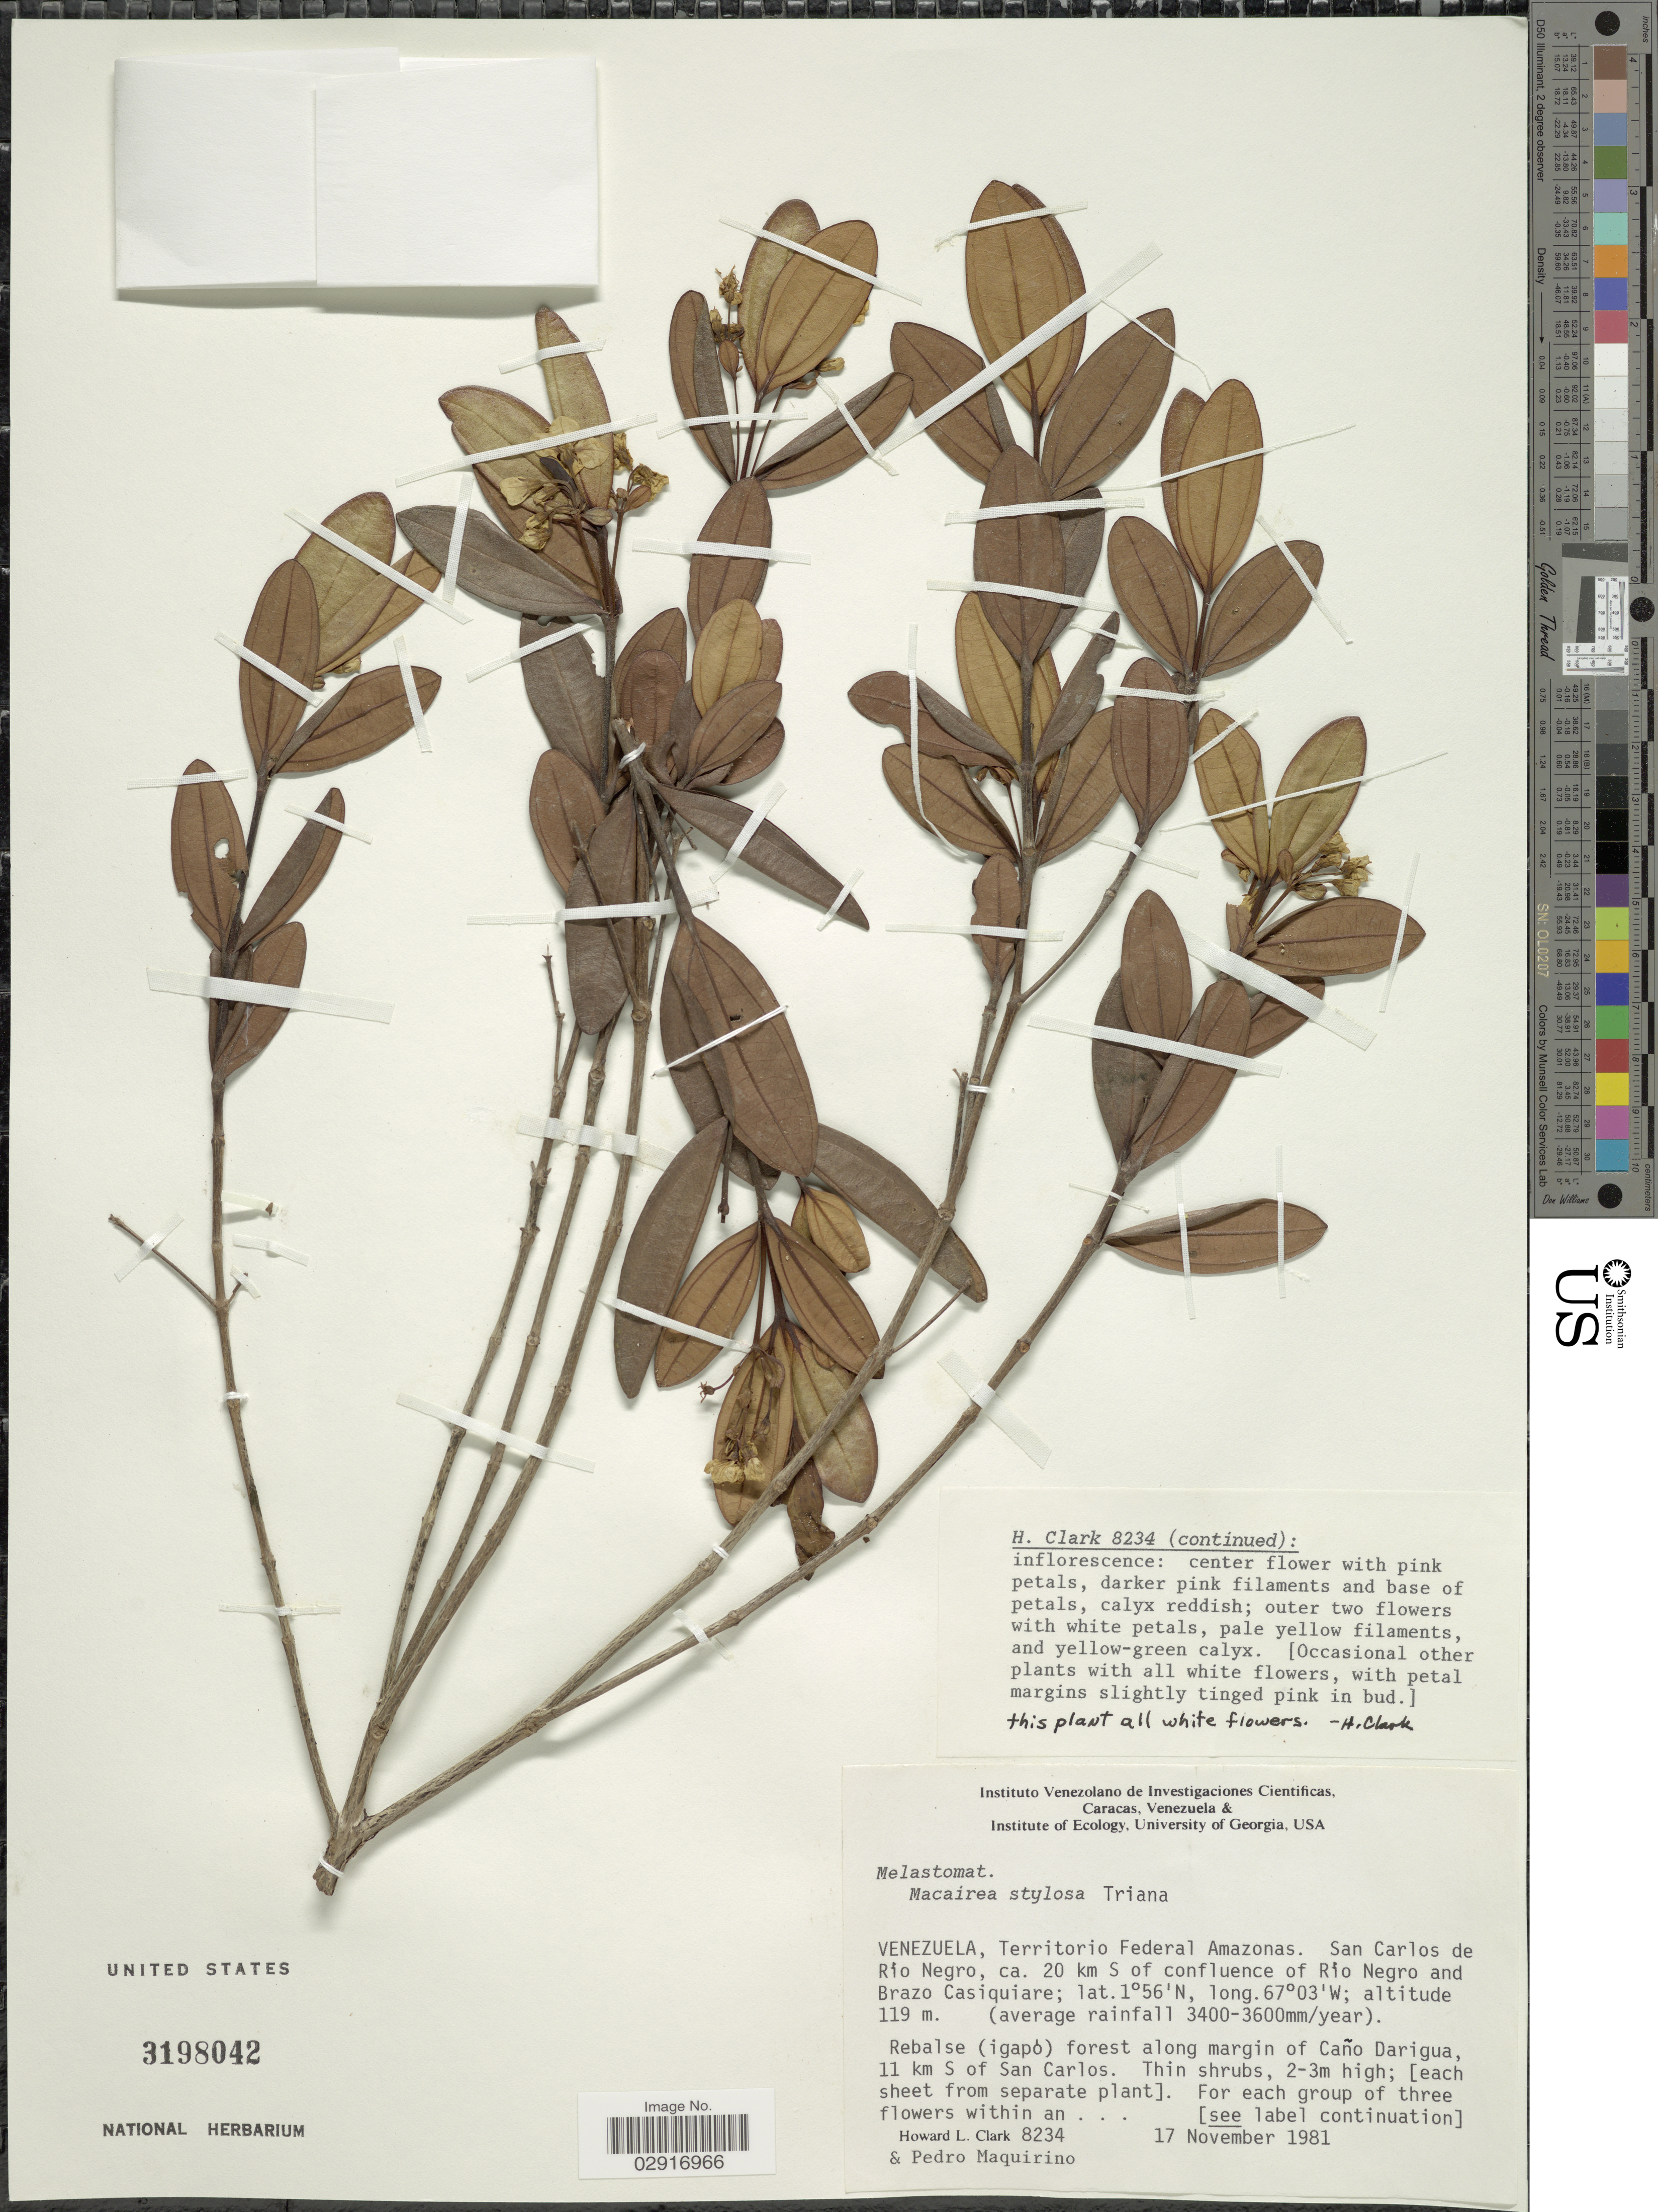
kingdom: Plantae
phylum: Tracheophyta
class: Magnoliopsida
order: Myrtales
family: Melastomataceae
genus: Macairea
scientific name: Macairea stylosa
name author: Triana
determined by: Nunes da Silva, Diego, (RB), Jardim Botanico do Rio de Janeiro - Herbario (BRAZIL)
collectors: H. L. Clark & P. Maquirino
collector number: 8234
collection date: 1981-11-17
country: Venezuela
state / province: Amazonas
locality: Territorio Federal Amazonas. San Carlos de Río Negro, ca. 20 km S of confluence of Río Negro and Brazo Casiquiare.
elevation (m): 119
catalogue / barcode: US 3198042